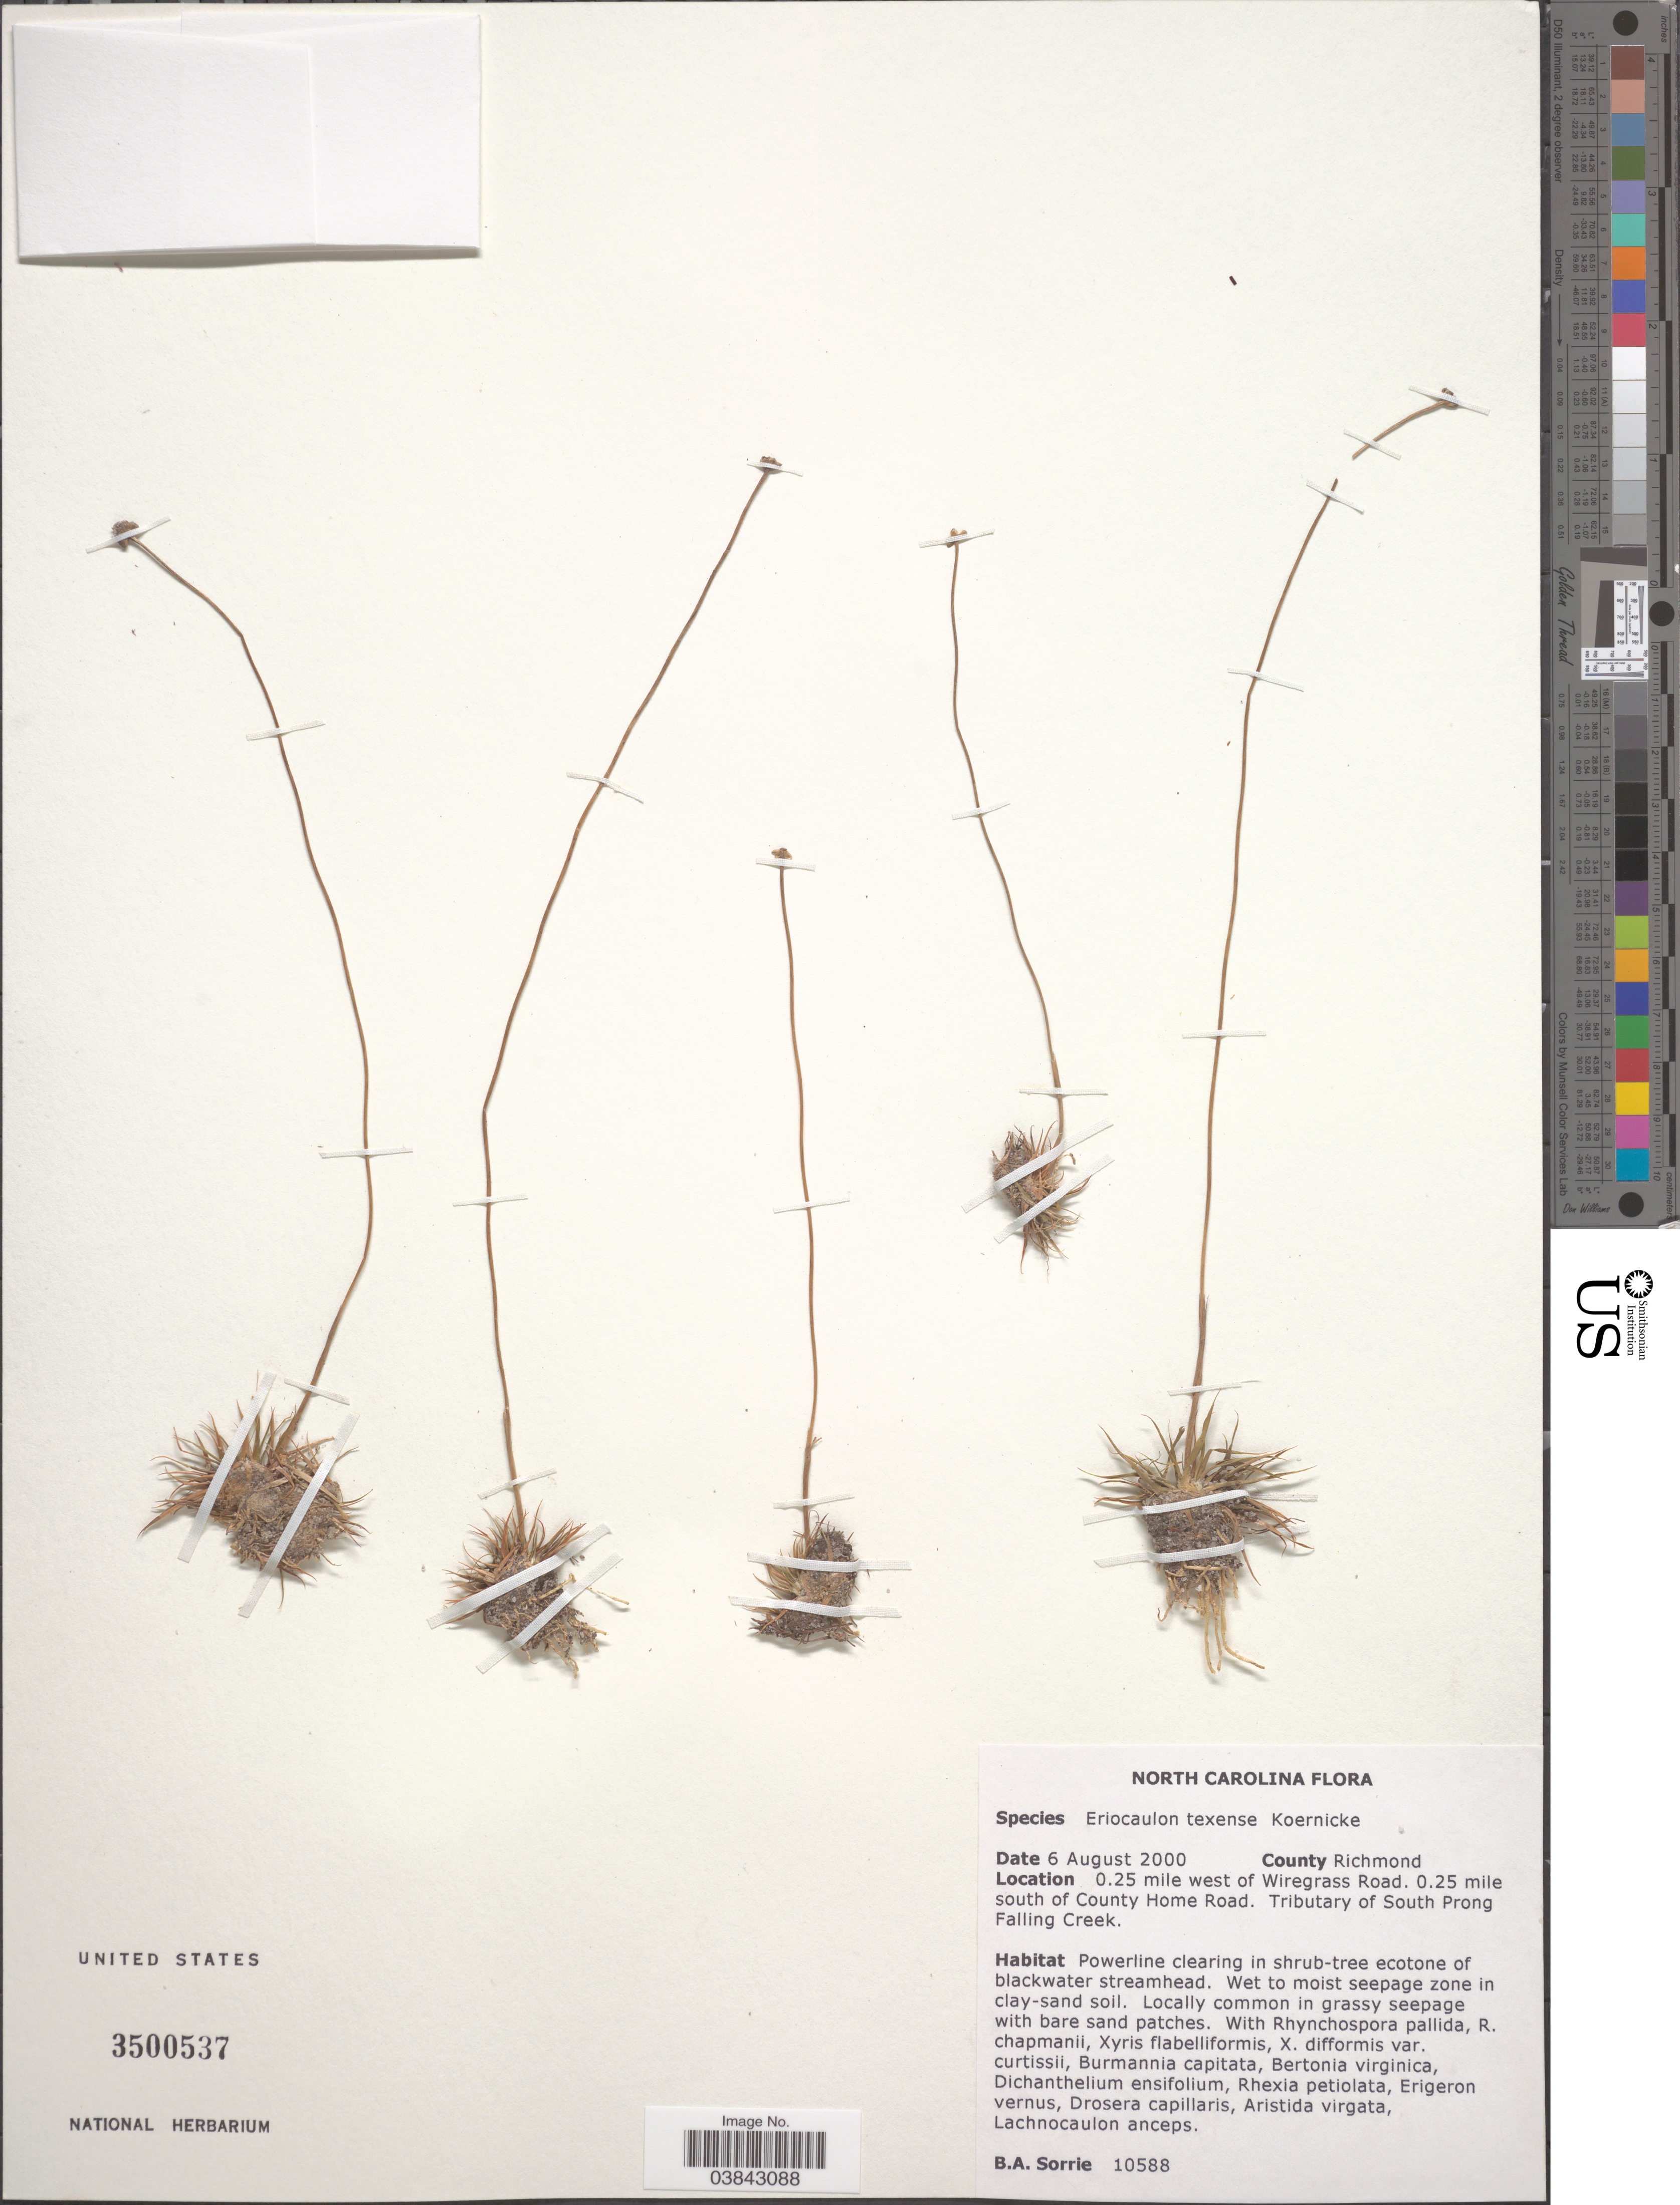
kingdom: Plantae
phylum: Tracheophyta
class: Liliopsida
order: Poales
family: Eriocaulaceae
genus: Eriocaulon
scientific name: Eriocaulon texense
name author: Körn.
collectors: B. Sorrie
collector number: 10588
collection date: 2000-08-06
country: United States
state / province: North Carolina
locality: County Richmond. 0.25 mile west of Wiregrass Road. 0.25 mile south of County Home Road. Tributary of South Prong Falling Creek.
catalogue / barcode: US 3500537